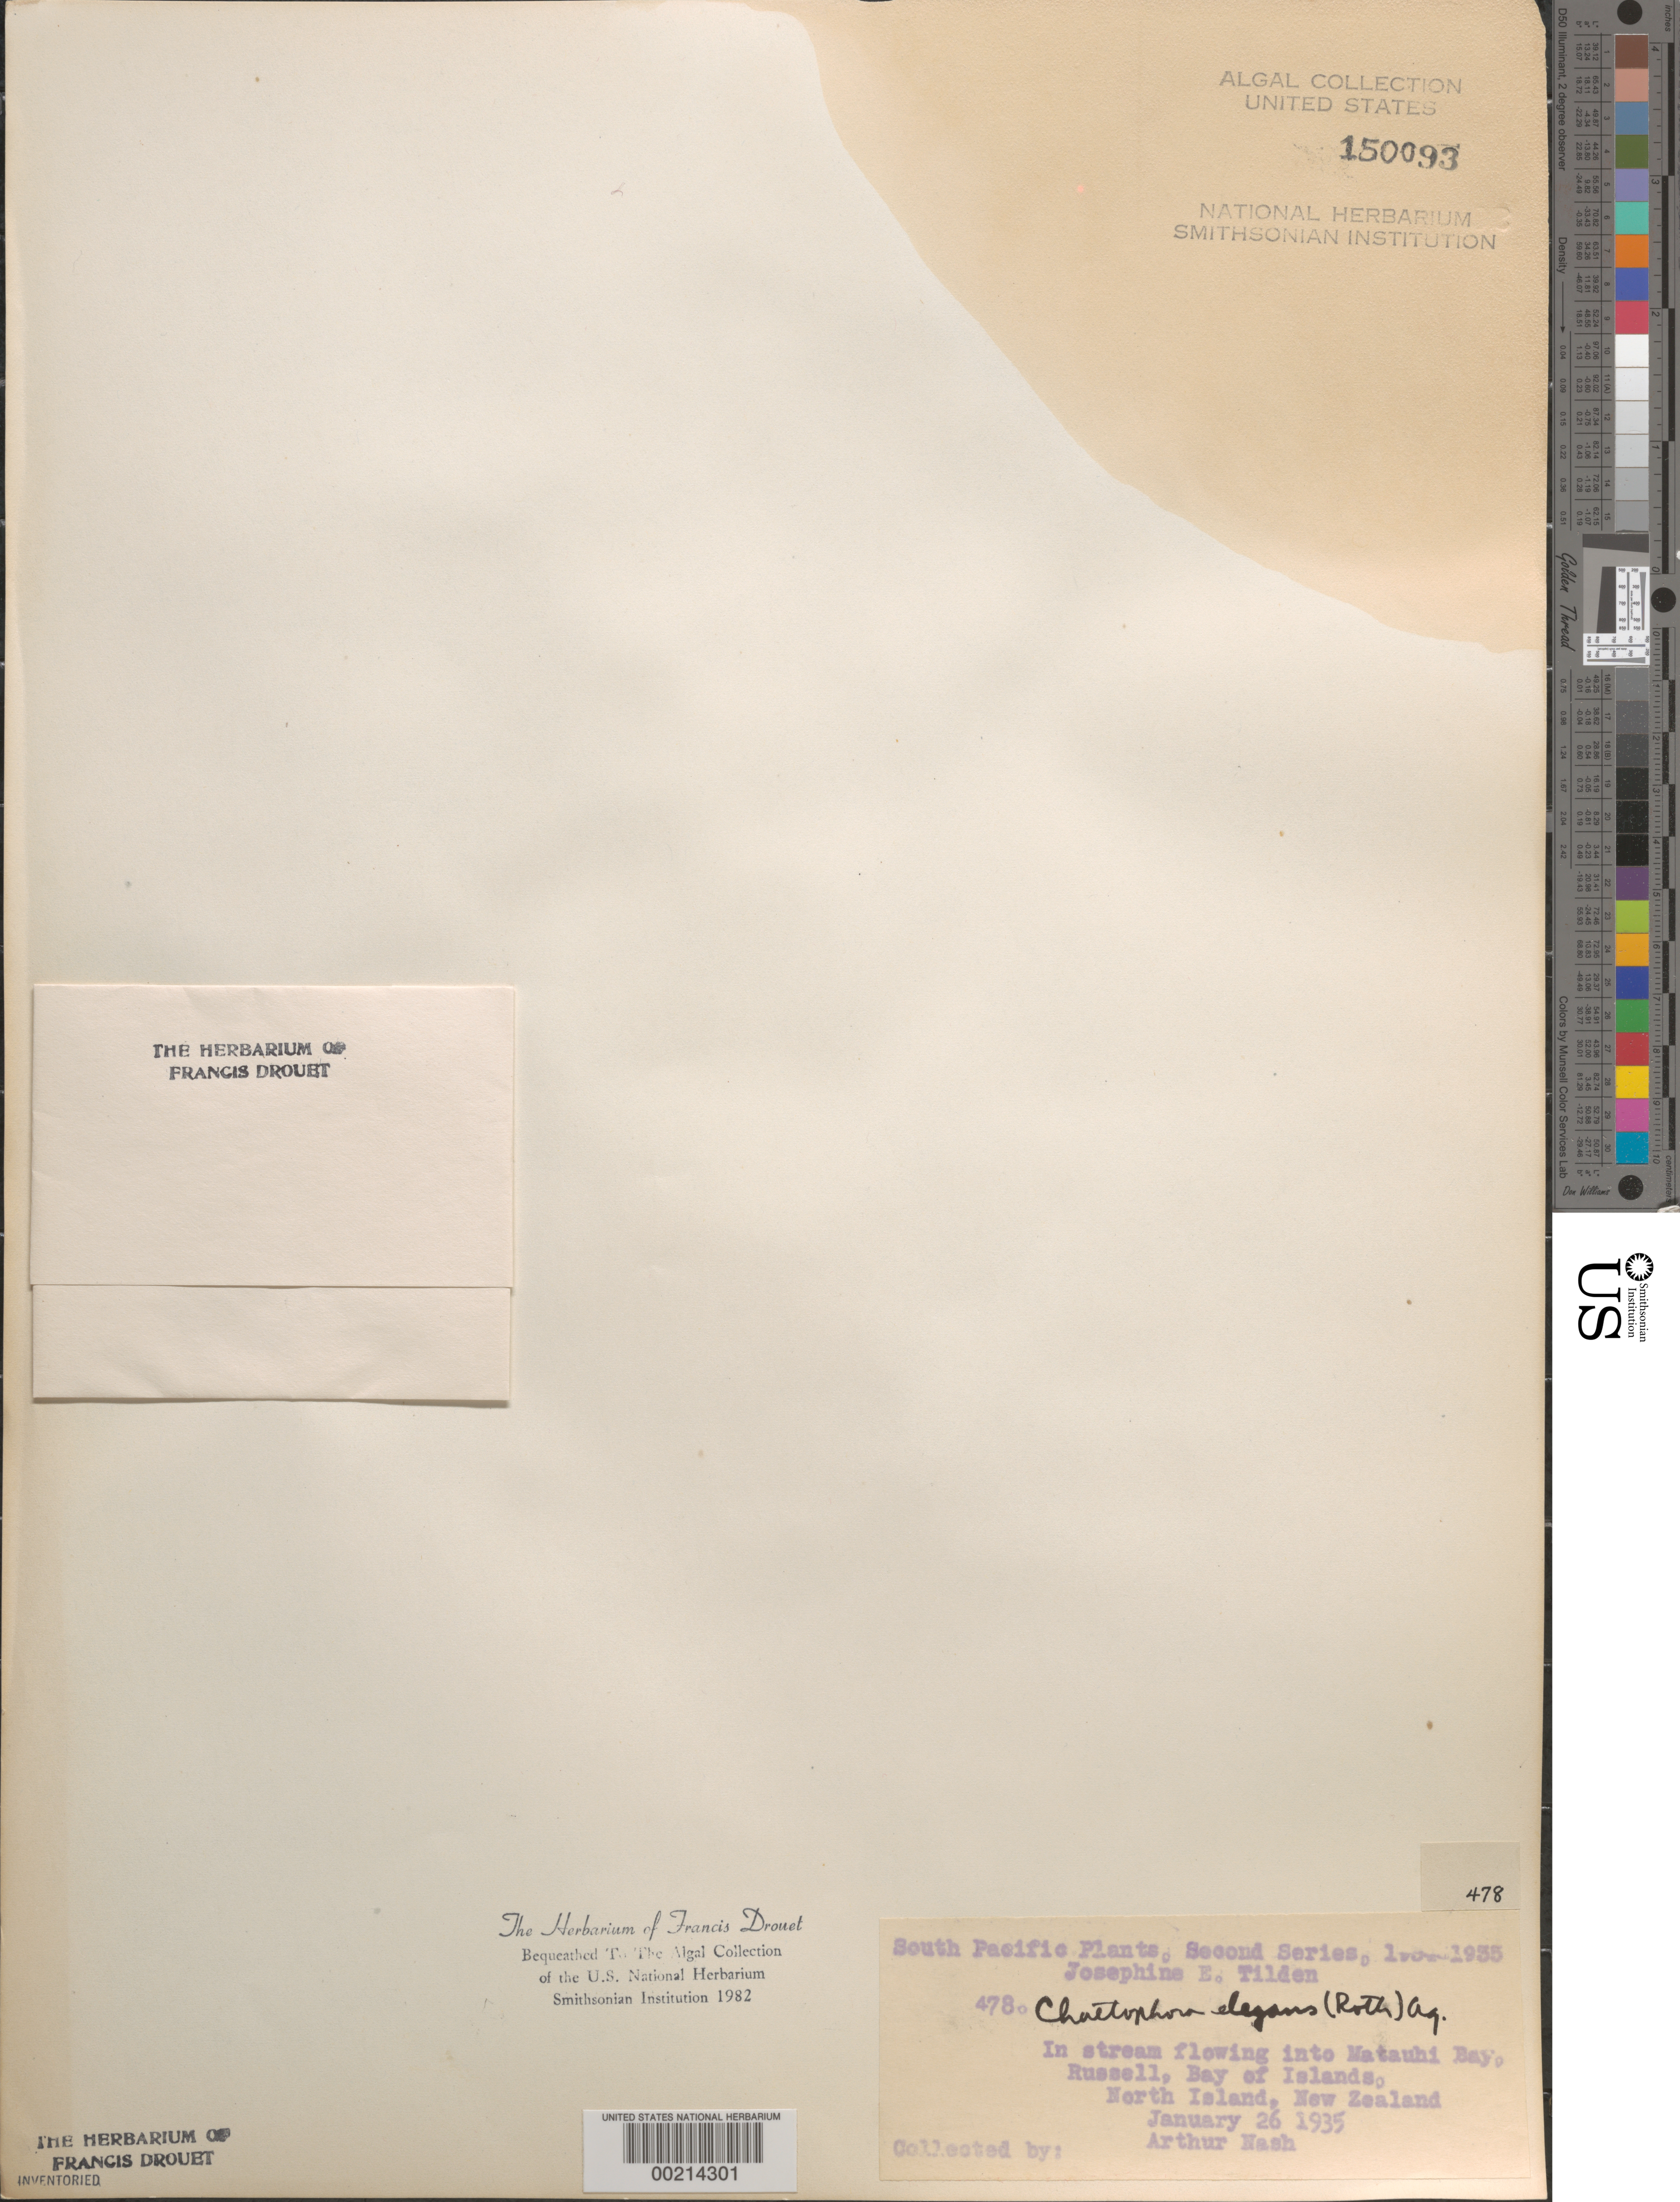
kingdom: Plantae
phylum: Chlorophyta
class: Chlorophyceae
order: Chaetophorales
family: Chaetophoraceae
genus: Chaetophoropsis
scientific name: Chaetophoropsis elegans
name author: (Roth) B.Wen Liu et al.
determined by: Algae name updating Project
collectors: A. Nash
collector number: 478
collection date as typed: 26 Jan 1935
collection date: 1935-01-26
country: New Zealand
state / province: Northland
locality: Matauhi bay, russell, bay of islands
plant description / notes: Tilden, South Pacific Plants, Second Series, 1934-1935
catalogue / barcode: US 150093